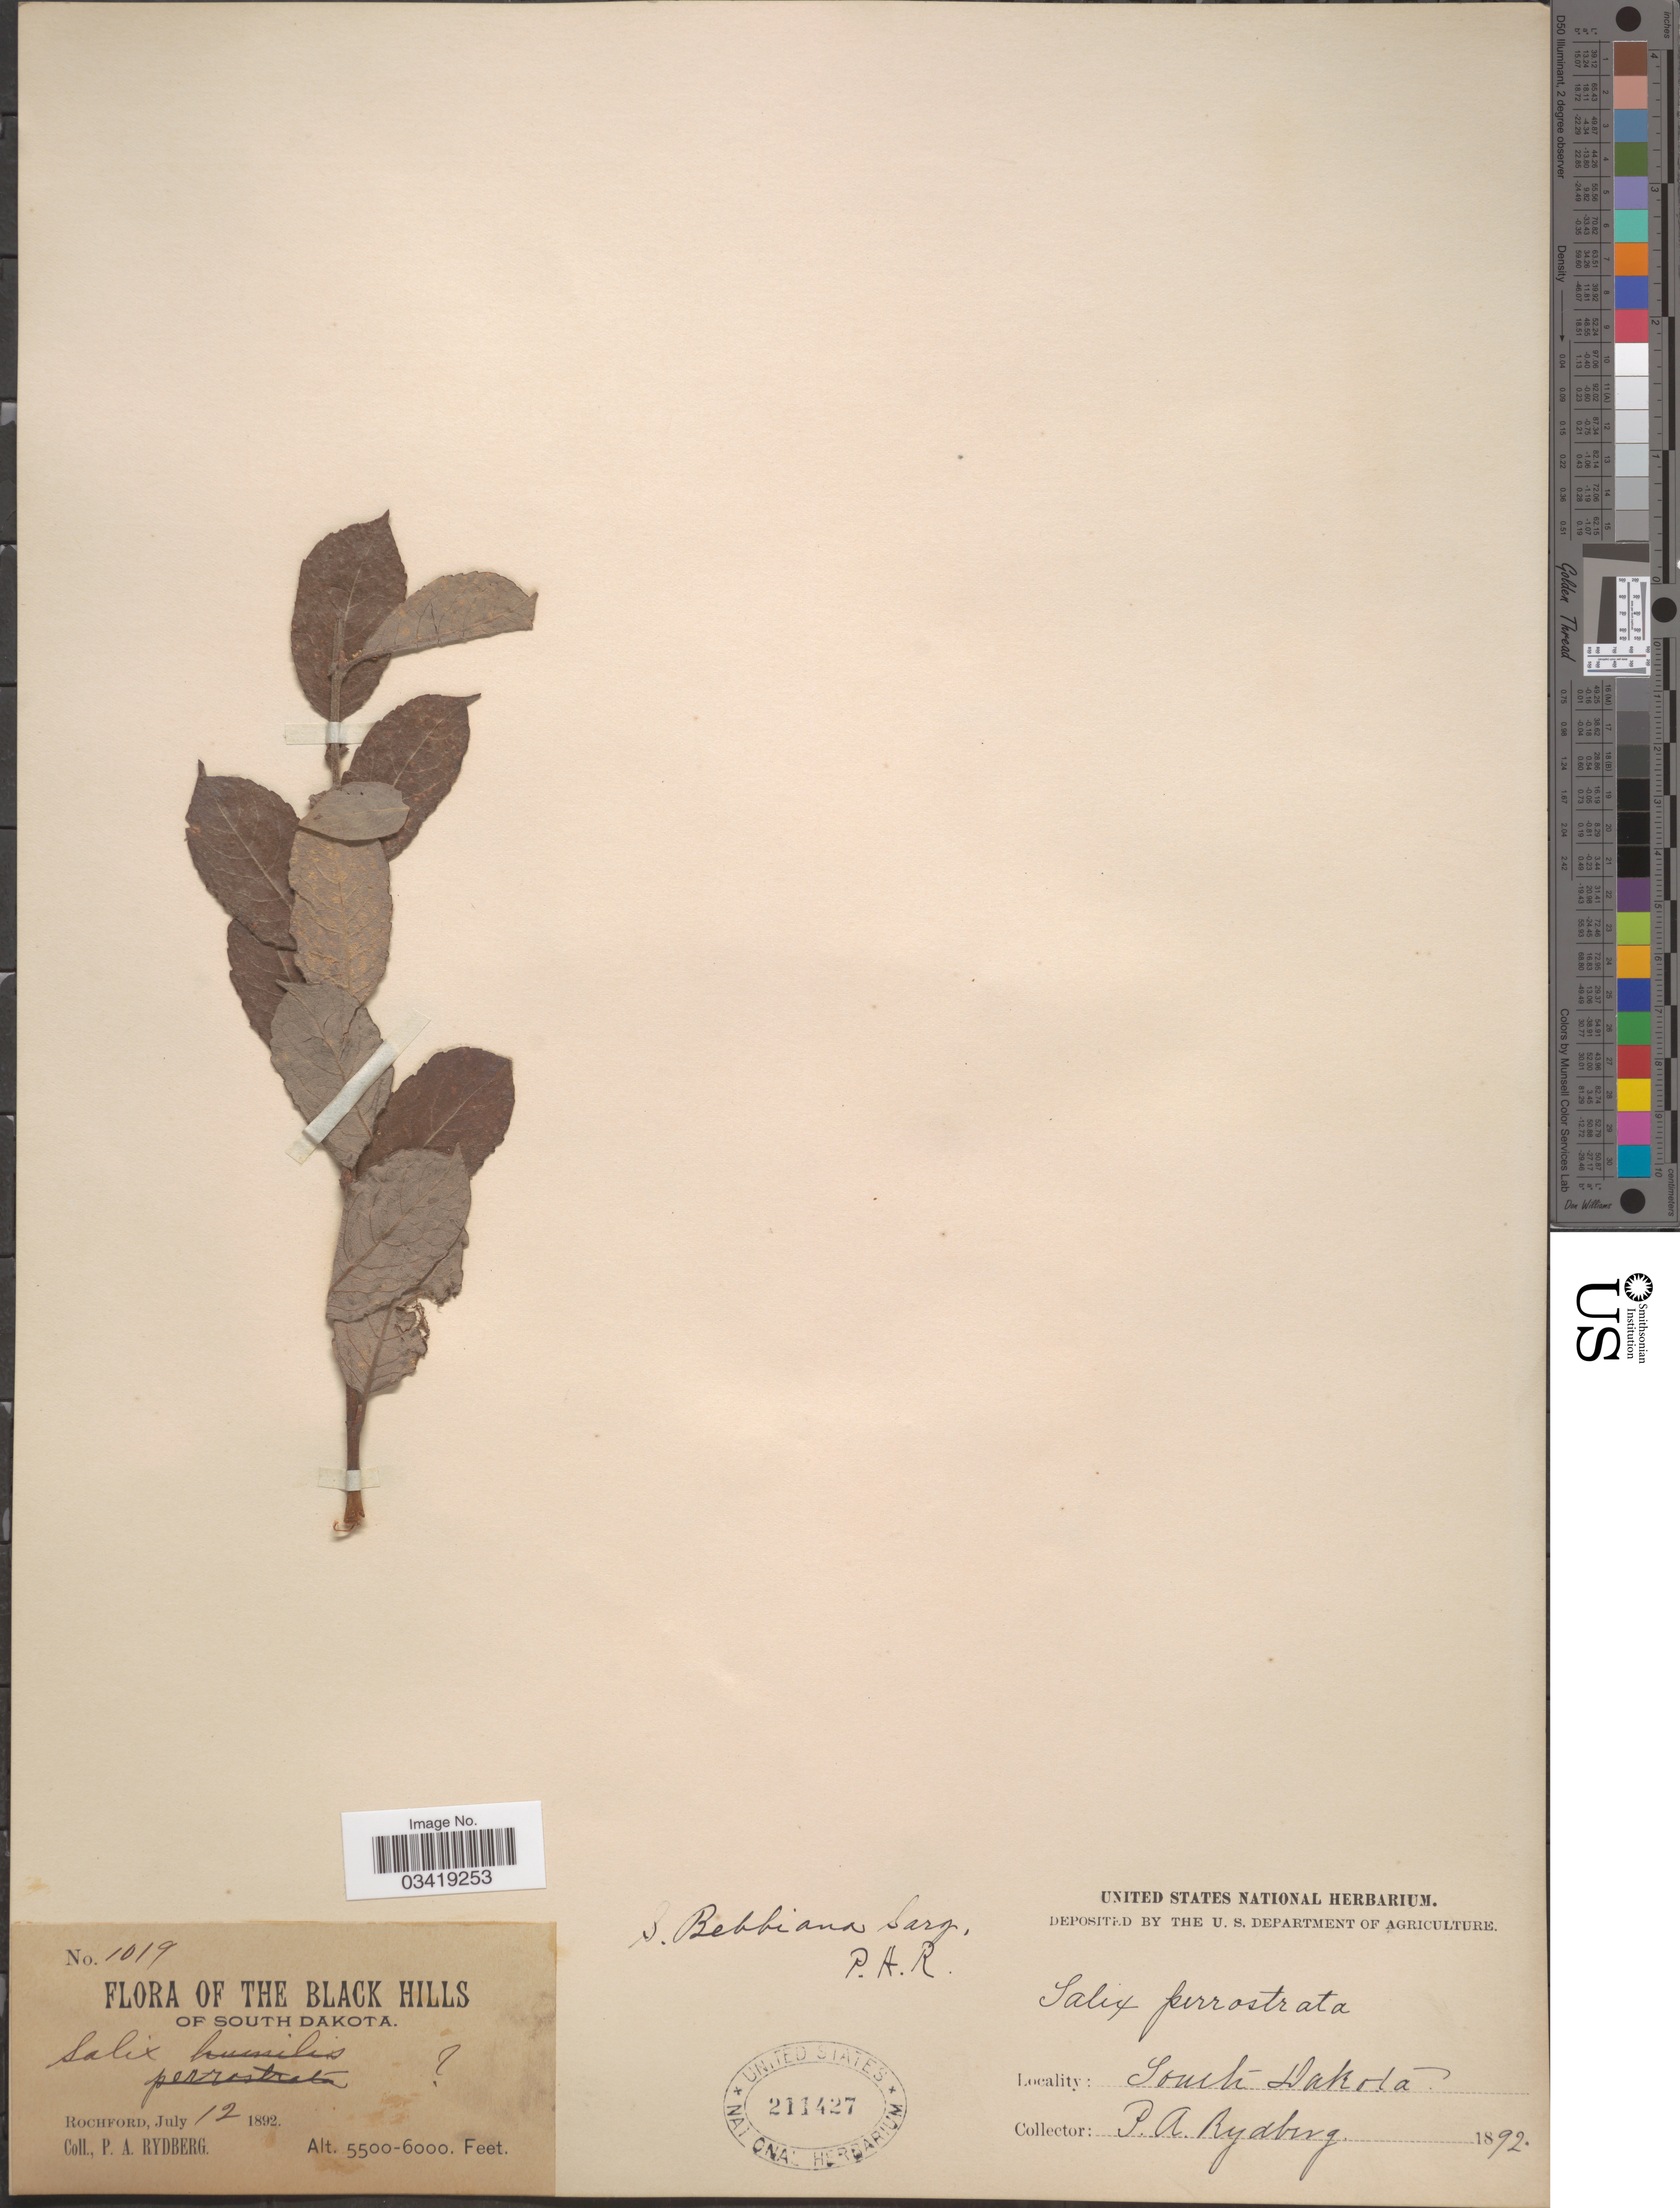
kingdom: Plantae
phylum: Tracheophyta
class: Magnoliopsida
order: Malpighiales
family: Salicaceae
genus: Salix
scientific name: Salix bebbiana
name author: Sarg.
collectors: P. A. Rydberg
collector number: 1019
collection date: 1892-07-12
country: United States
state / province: South Dakota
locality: The Black Hills. Rochford.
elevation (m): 1676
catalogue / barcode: US 211427